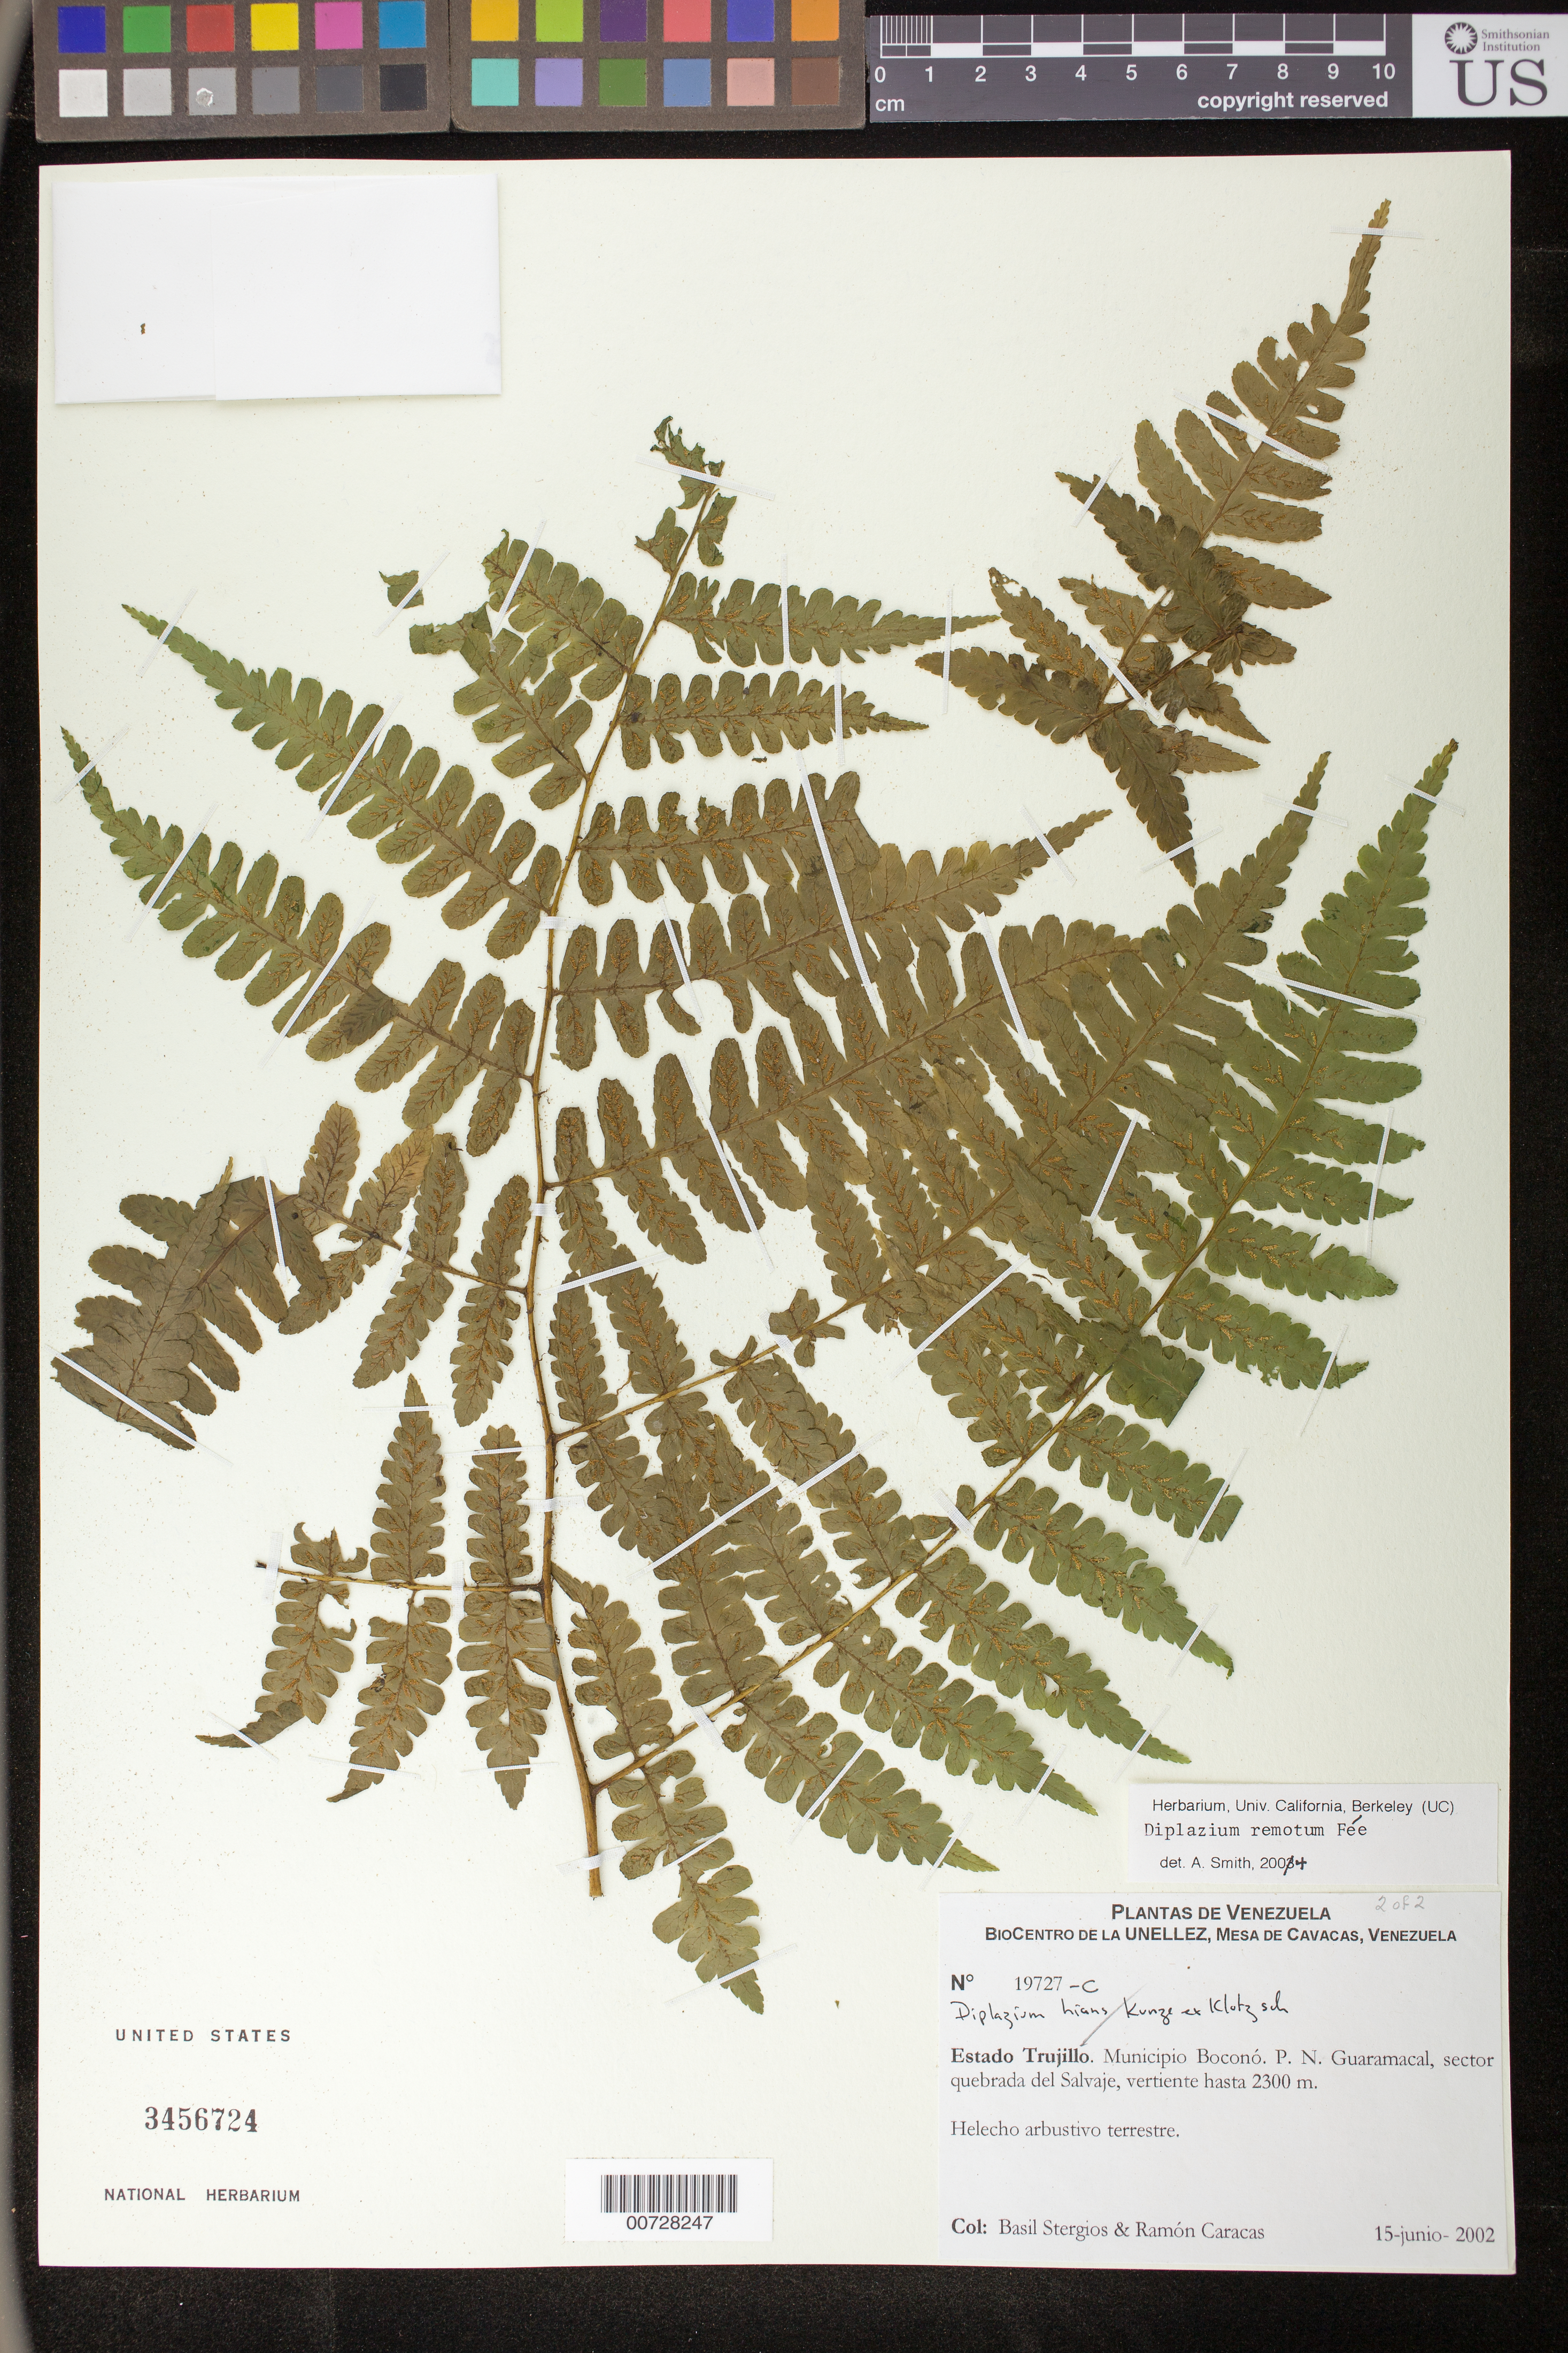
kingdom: Plantae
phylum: Tracheophyta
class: Polypodiopsida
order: Polypodiales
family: Athyriaceae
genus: Diplazium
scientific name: Diplazium hians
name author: Kunze ex Klotzsch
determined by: Dorr, L. J., (BOT), Smithsonian Institution - National Museum of Natural History (UNITED STATES)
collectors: B. G. Stergios & R. Caracas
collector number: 19727C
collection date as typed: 15 Jun 2002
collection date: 2002-06-15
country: Venezuela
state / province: Trujillo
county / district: Boconó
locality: Parque Nacional Guaramacal, sector quebrada del Salvaje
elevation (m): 2300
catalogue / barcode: US 3456724